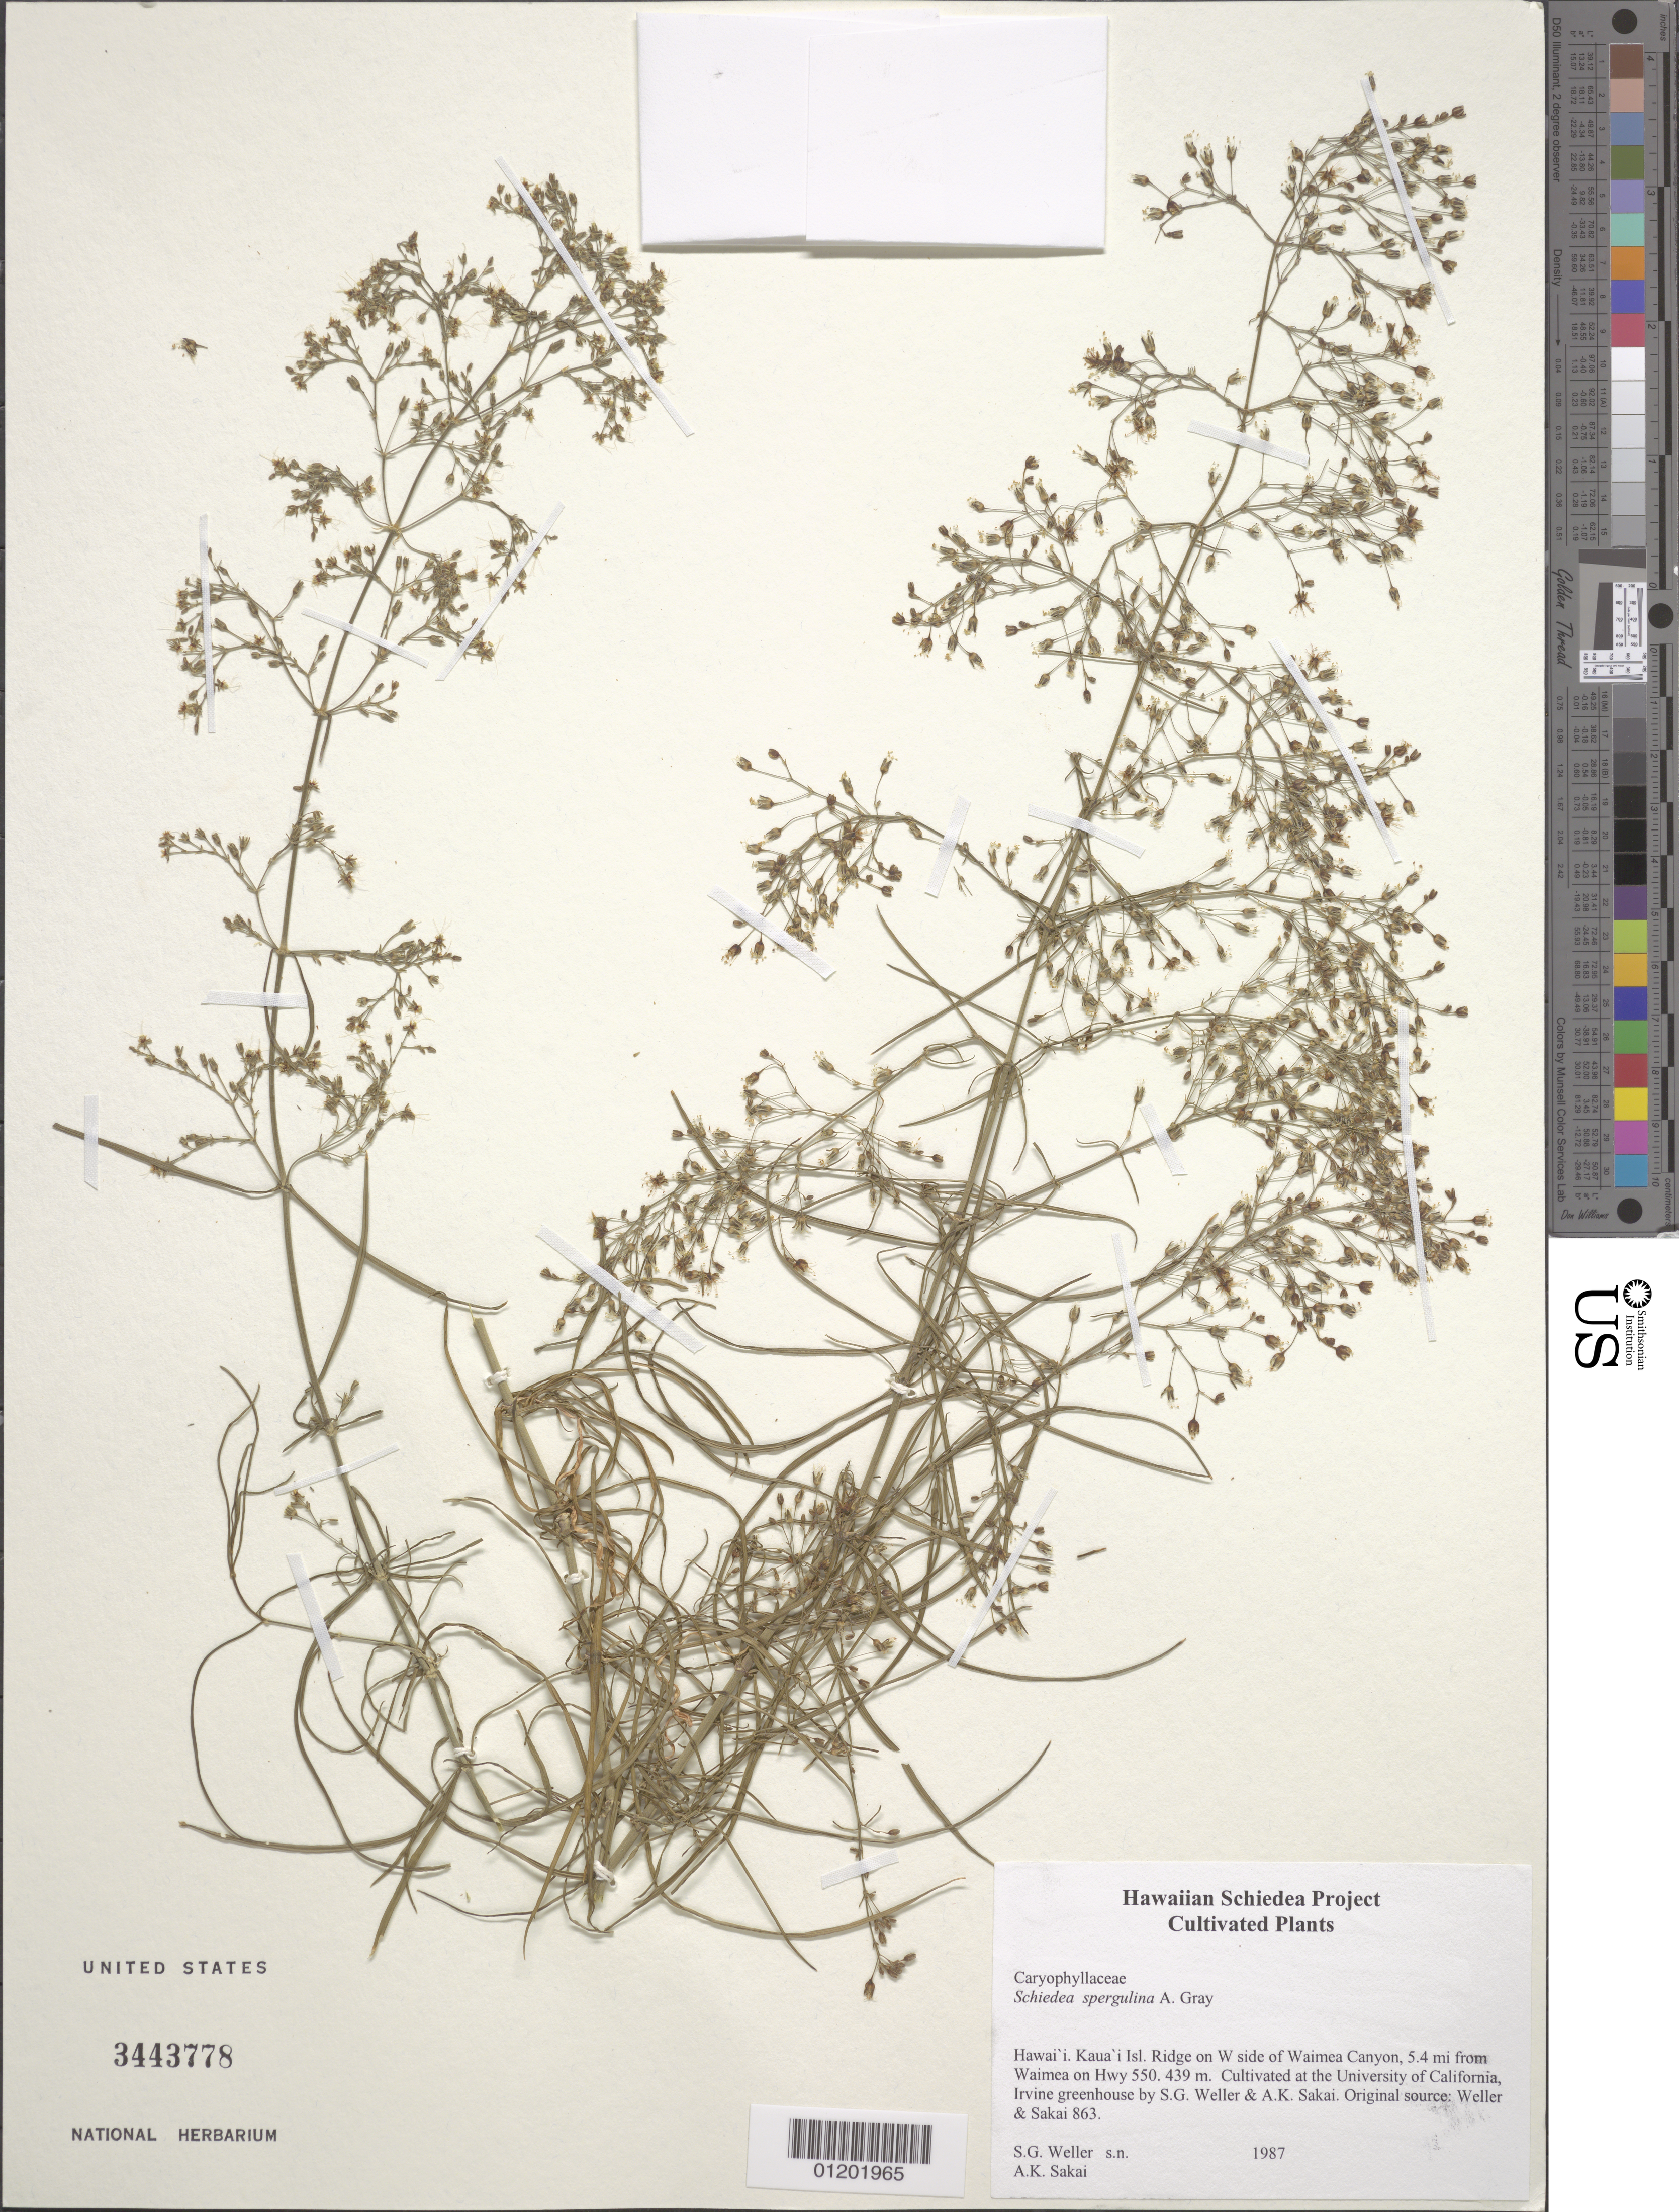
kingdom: Plantae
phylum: Tracheophyta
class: Magnoliopsida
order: Caryophyllales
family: Caryophyllaceae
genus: Schiedea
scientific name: Schiedea spergulina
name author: A. Gray in Wilkes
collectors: S. G. Weller & A. Sakai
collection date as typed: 1987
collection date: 1987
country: United States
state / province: California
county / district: Orange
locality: University of California, Irvine greenhouse.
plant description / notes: Cultivated at the University of California, Irvine greenhouse by S.G. Weller & A.K. Sakai. Original source: from cuttings and seeds from Weller & Sakai 863, Kaua'i, Ridge on W side of Waimea Canyon, 5.4 mi form Waimea on Hwy 550, 439 m.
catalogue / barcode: US 3443778